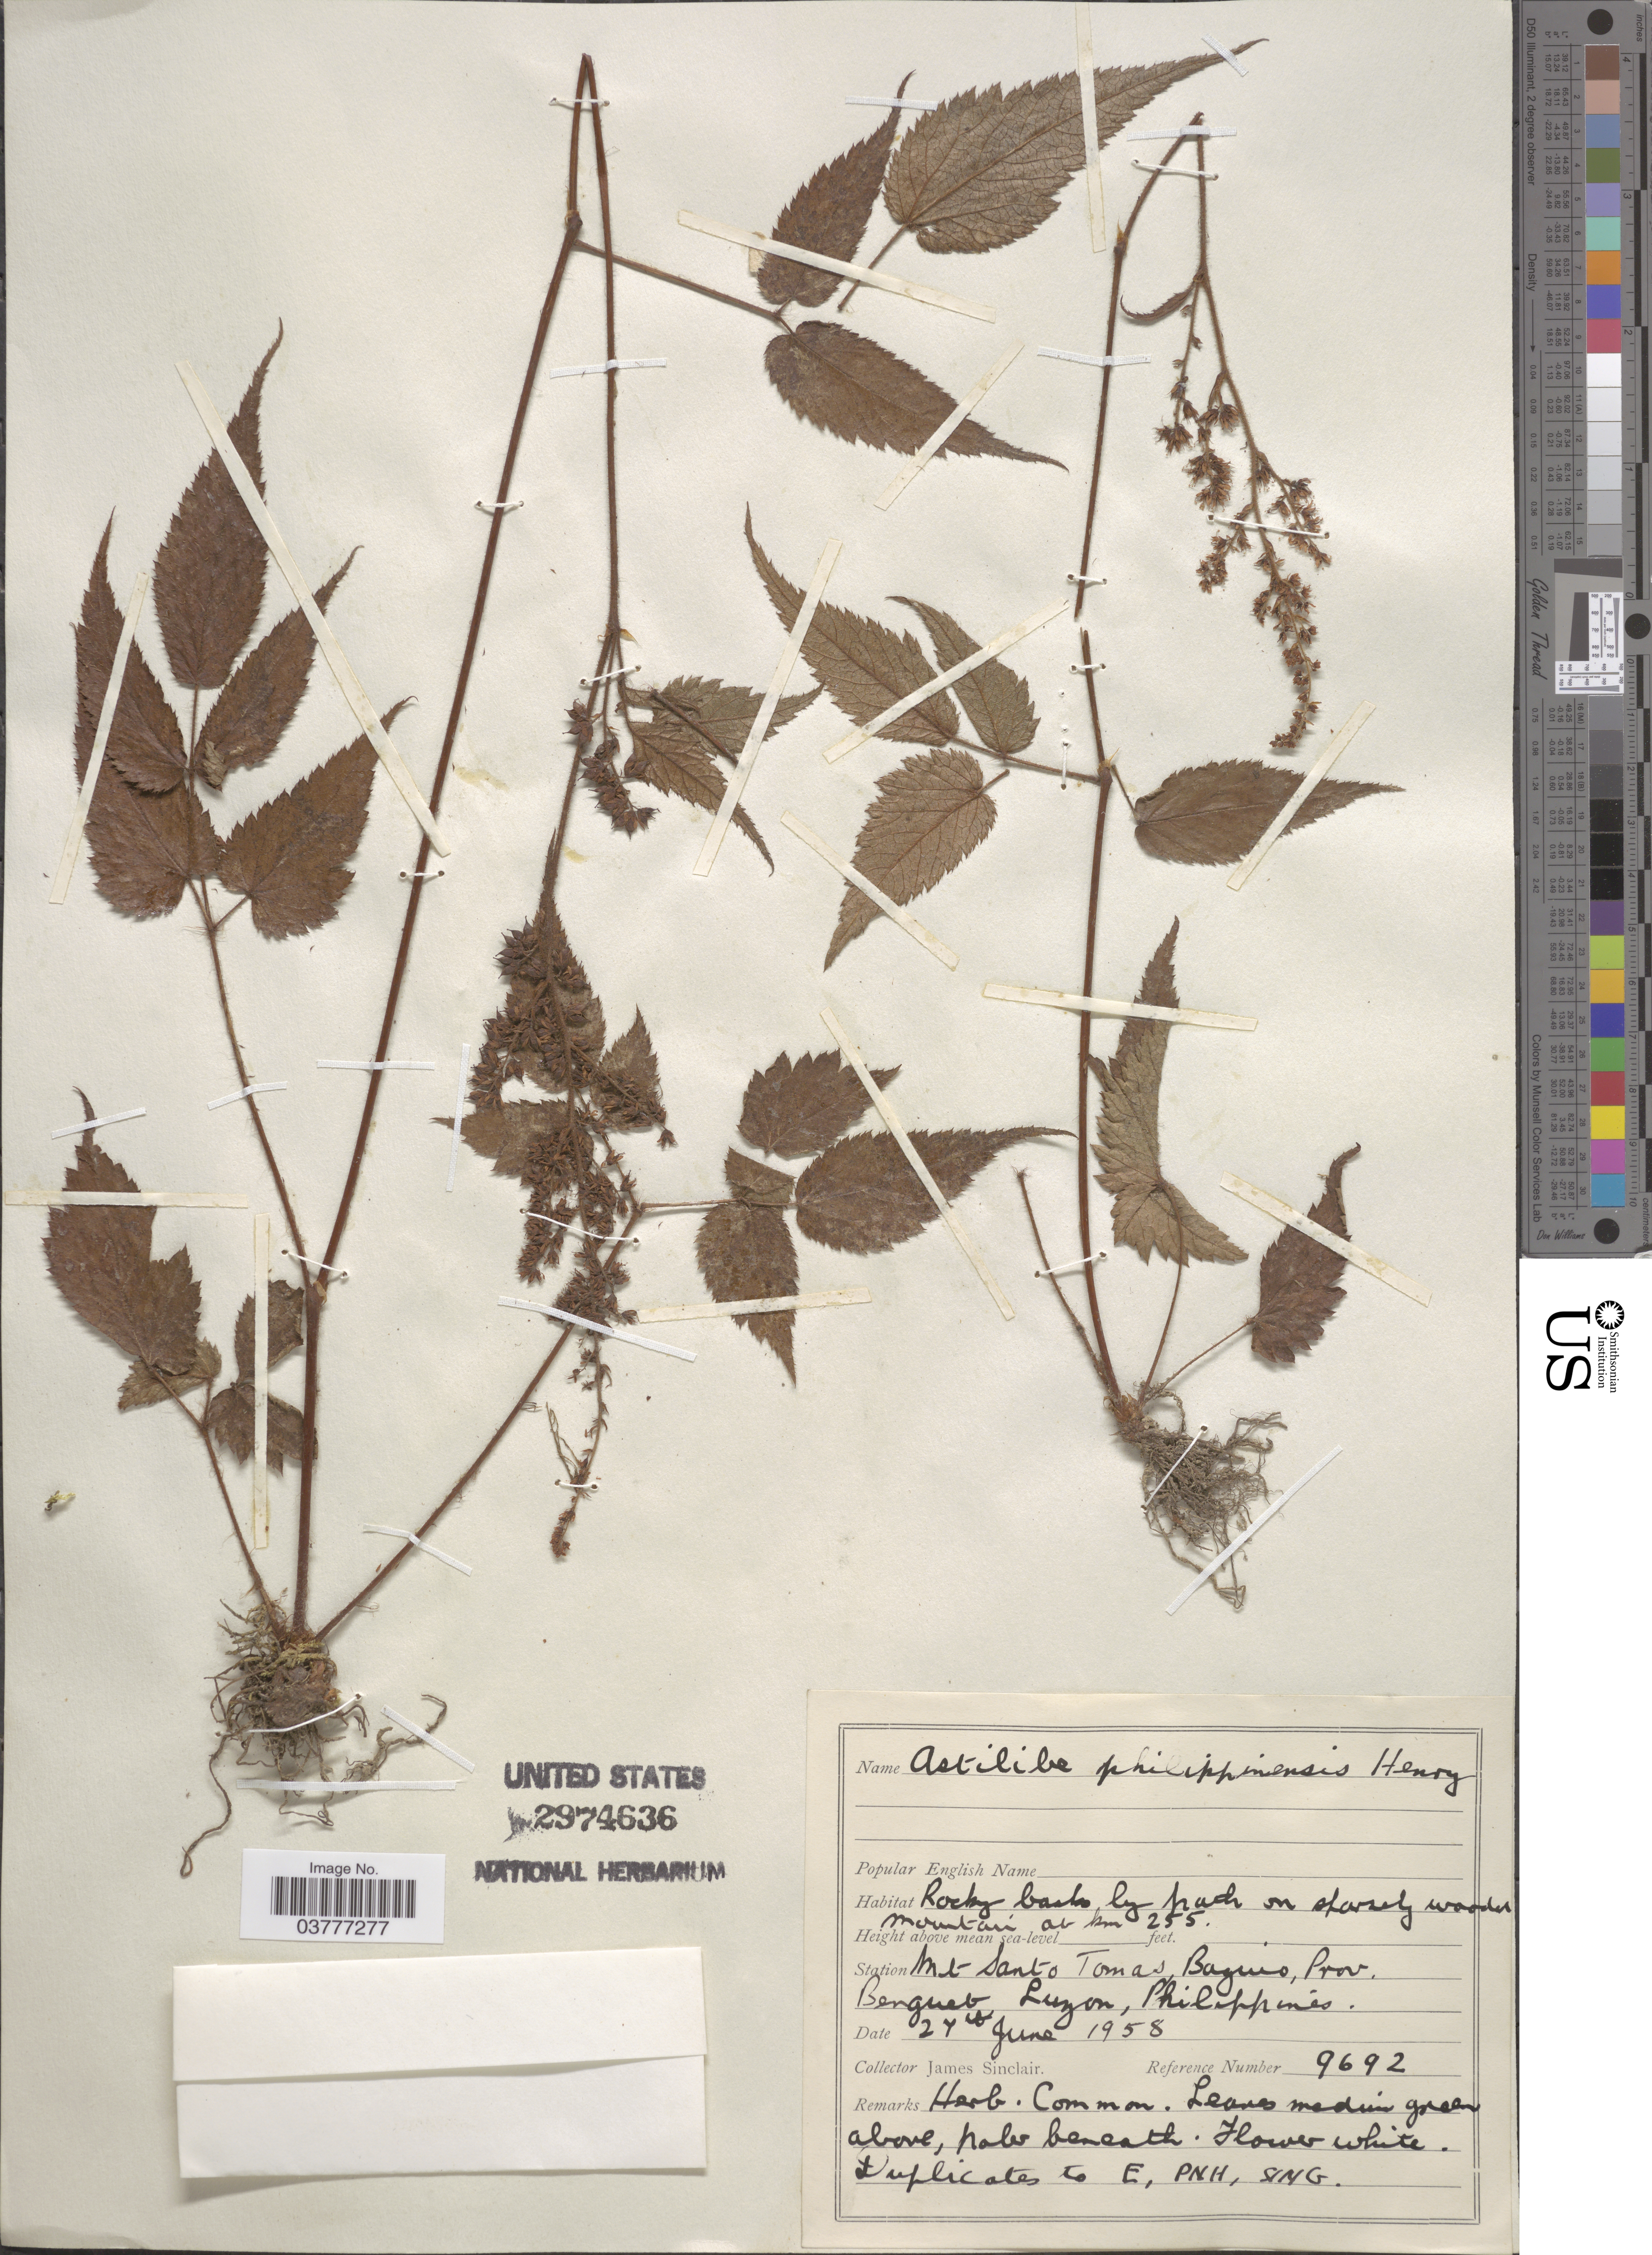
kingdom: Plantae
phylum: Tracheophyta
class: Magnoliopsida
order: Saxifragales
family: Saxifragaceae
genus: Astilbe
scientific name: Astilbe philippinensis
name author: A. Henry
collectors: J. Sinclair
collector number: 9692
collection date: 1958-06-27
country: Philippines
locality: Mountain at km 255. Station Mt Santo Tomas, Baguio, Prov. Benguet, Luzon.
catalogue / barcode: US 2974636